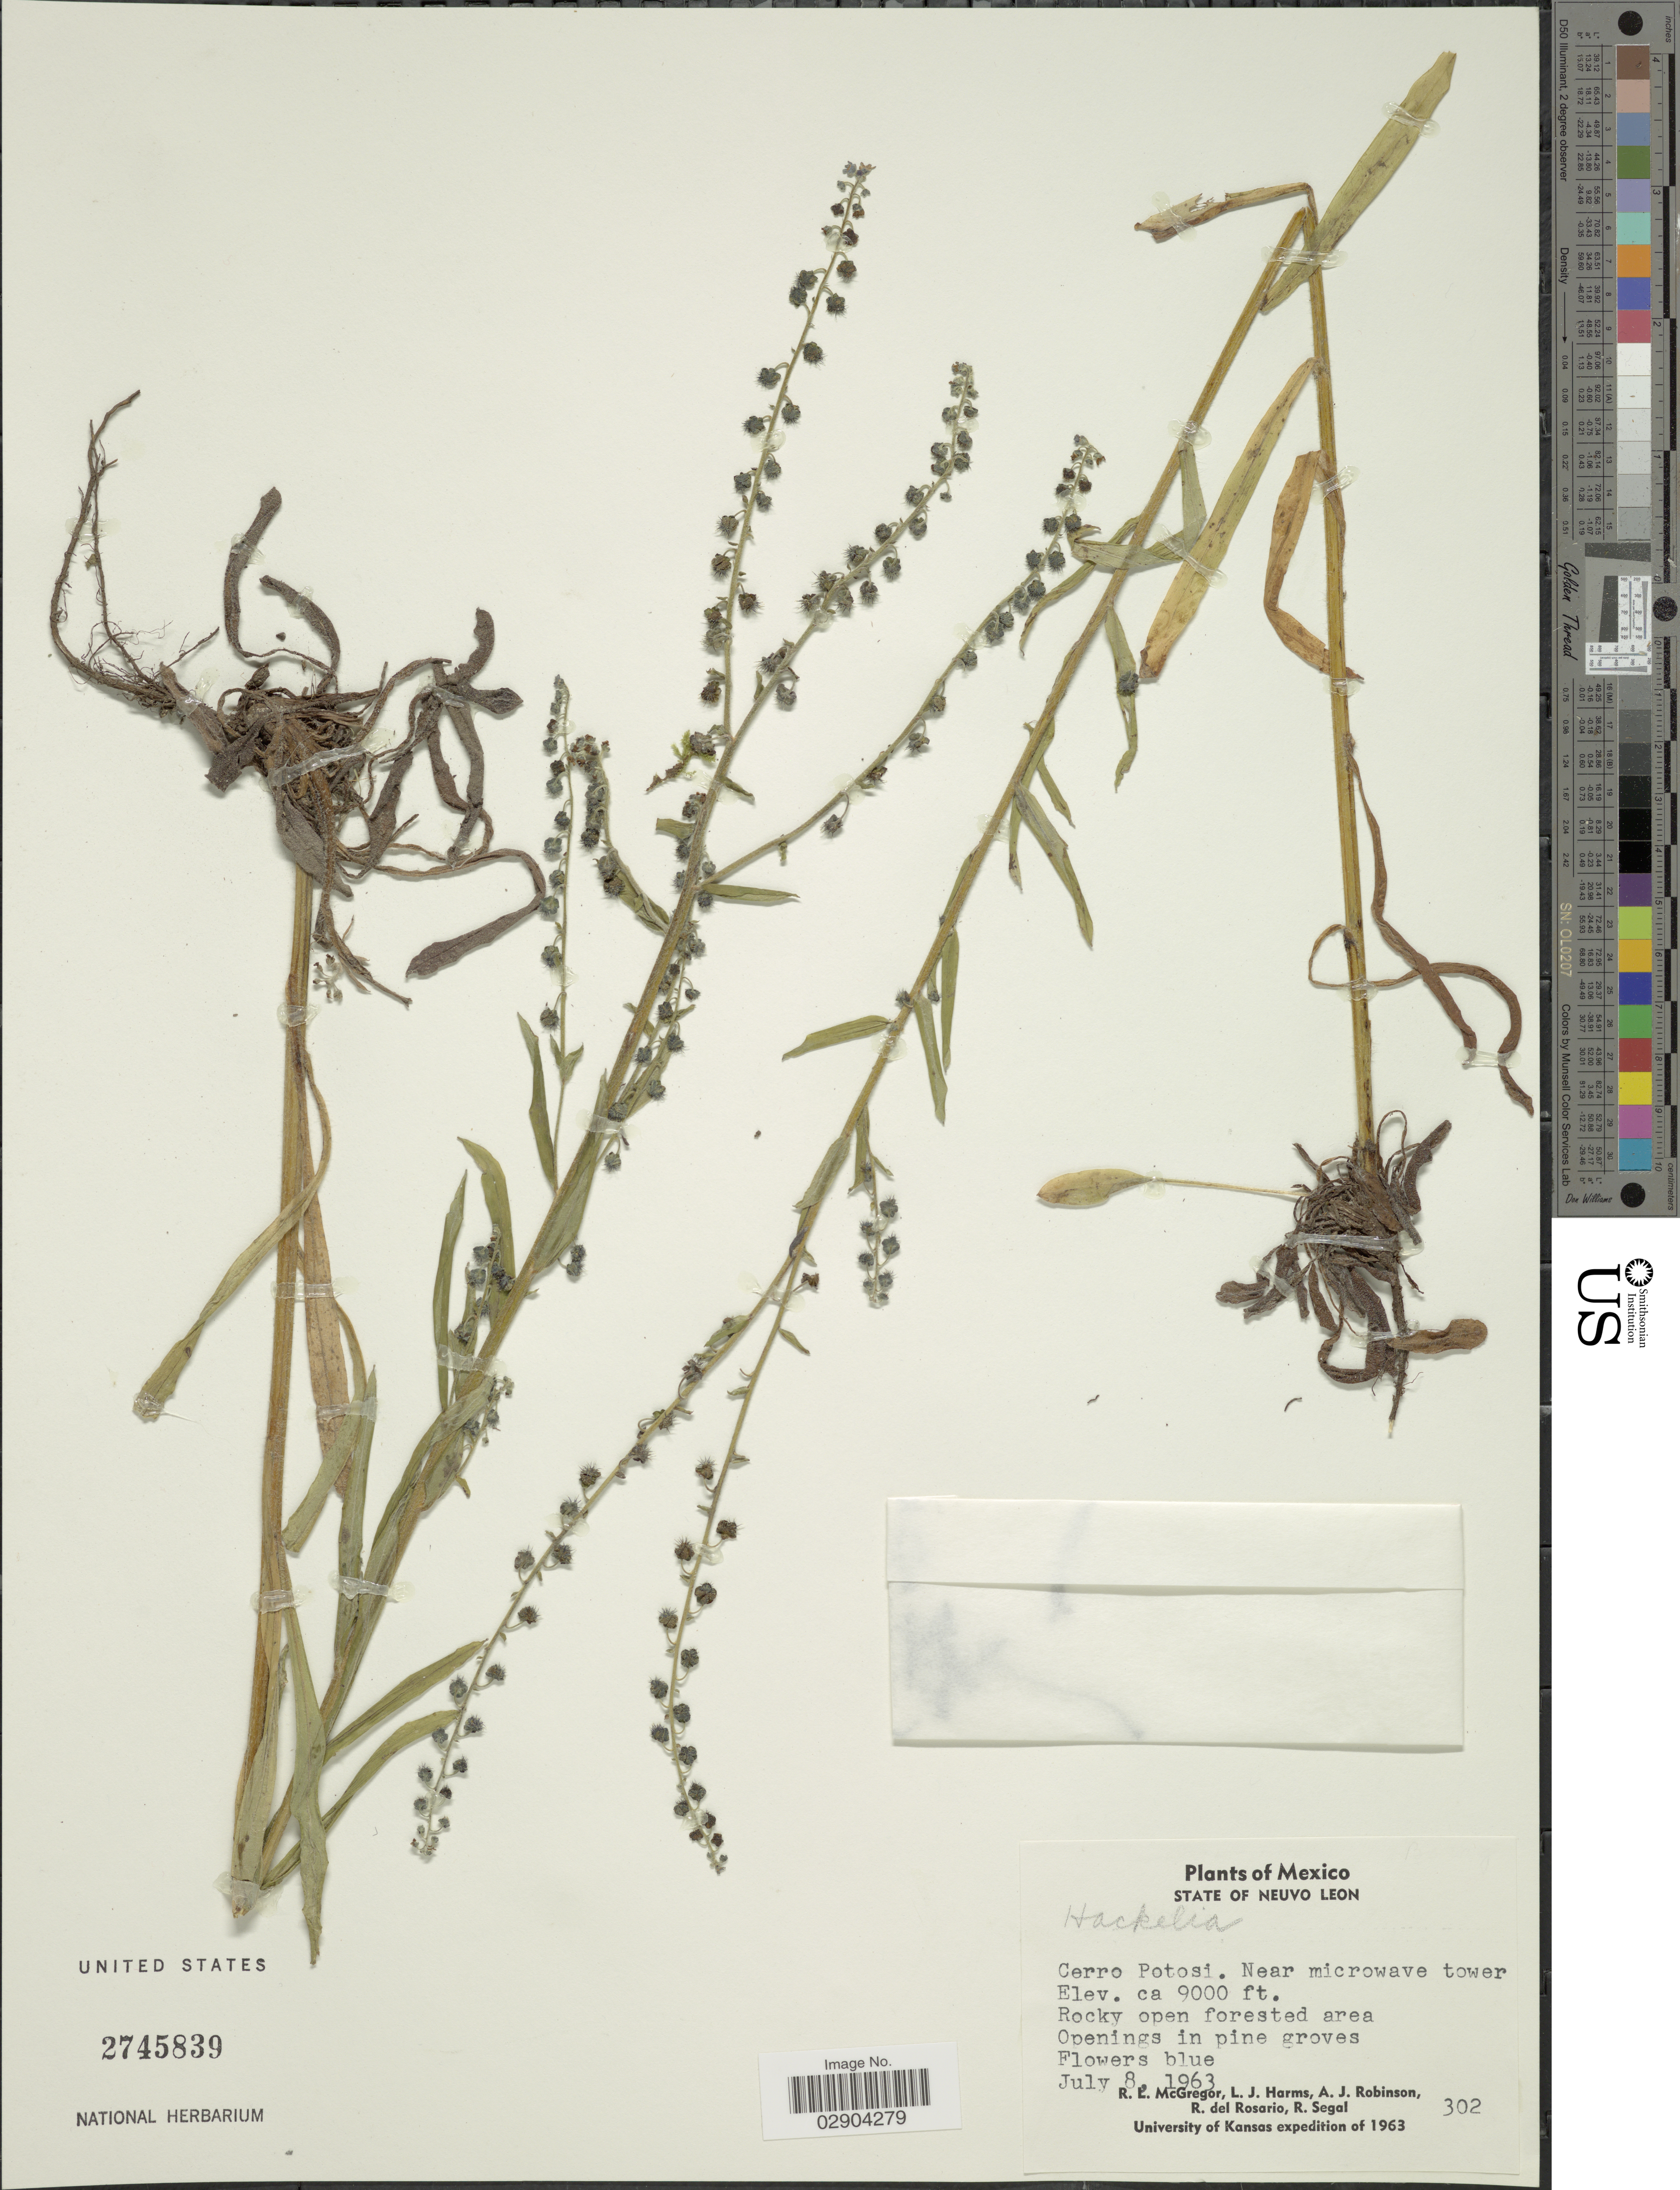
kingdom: Plantae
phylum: Tracheophyta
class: Magnoliopsida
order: Boraginales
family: Boraginaceae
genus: Hackelia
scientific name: Hackelia sp.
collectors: R. McGregor, L. Harms & A. J. Robinson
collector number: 302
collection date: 1963-07-08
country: Mexico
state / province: Nuevo León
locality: State of Nuevo Leon. Cerro Potosi.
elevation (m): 2743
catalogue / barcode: US 2745839